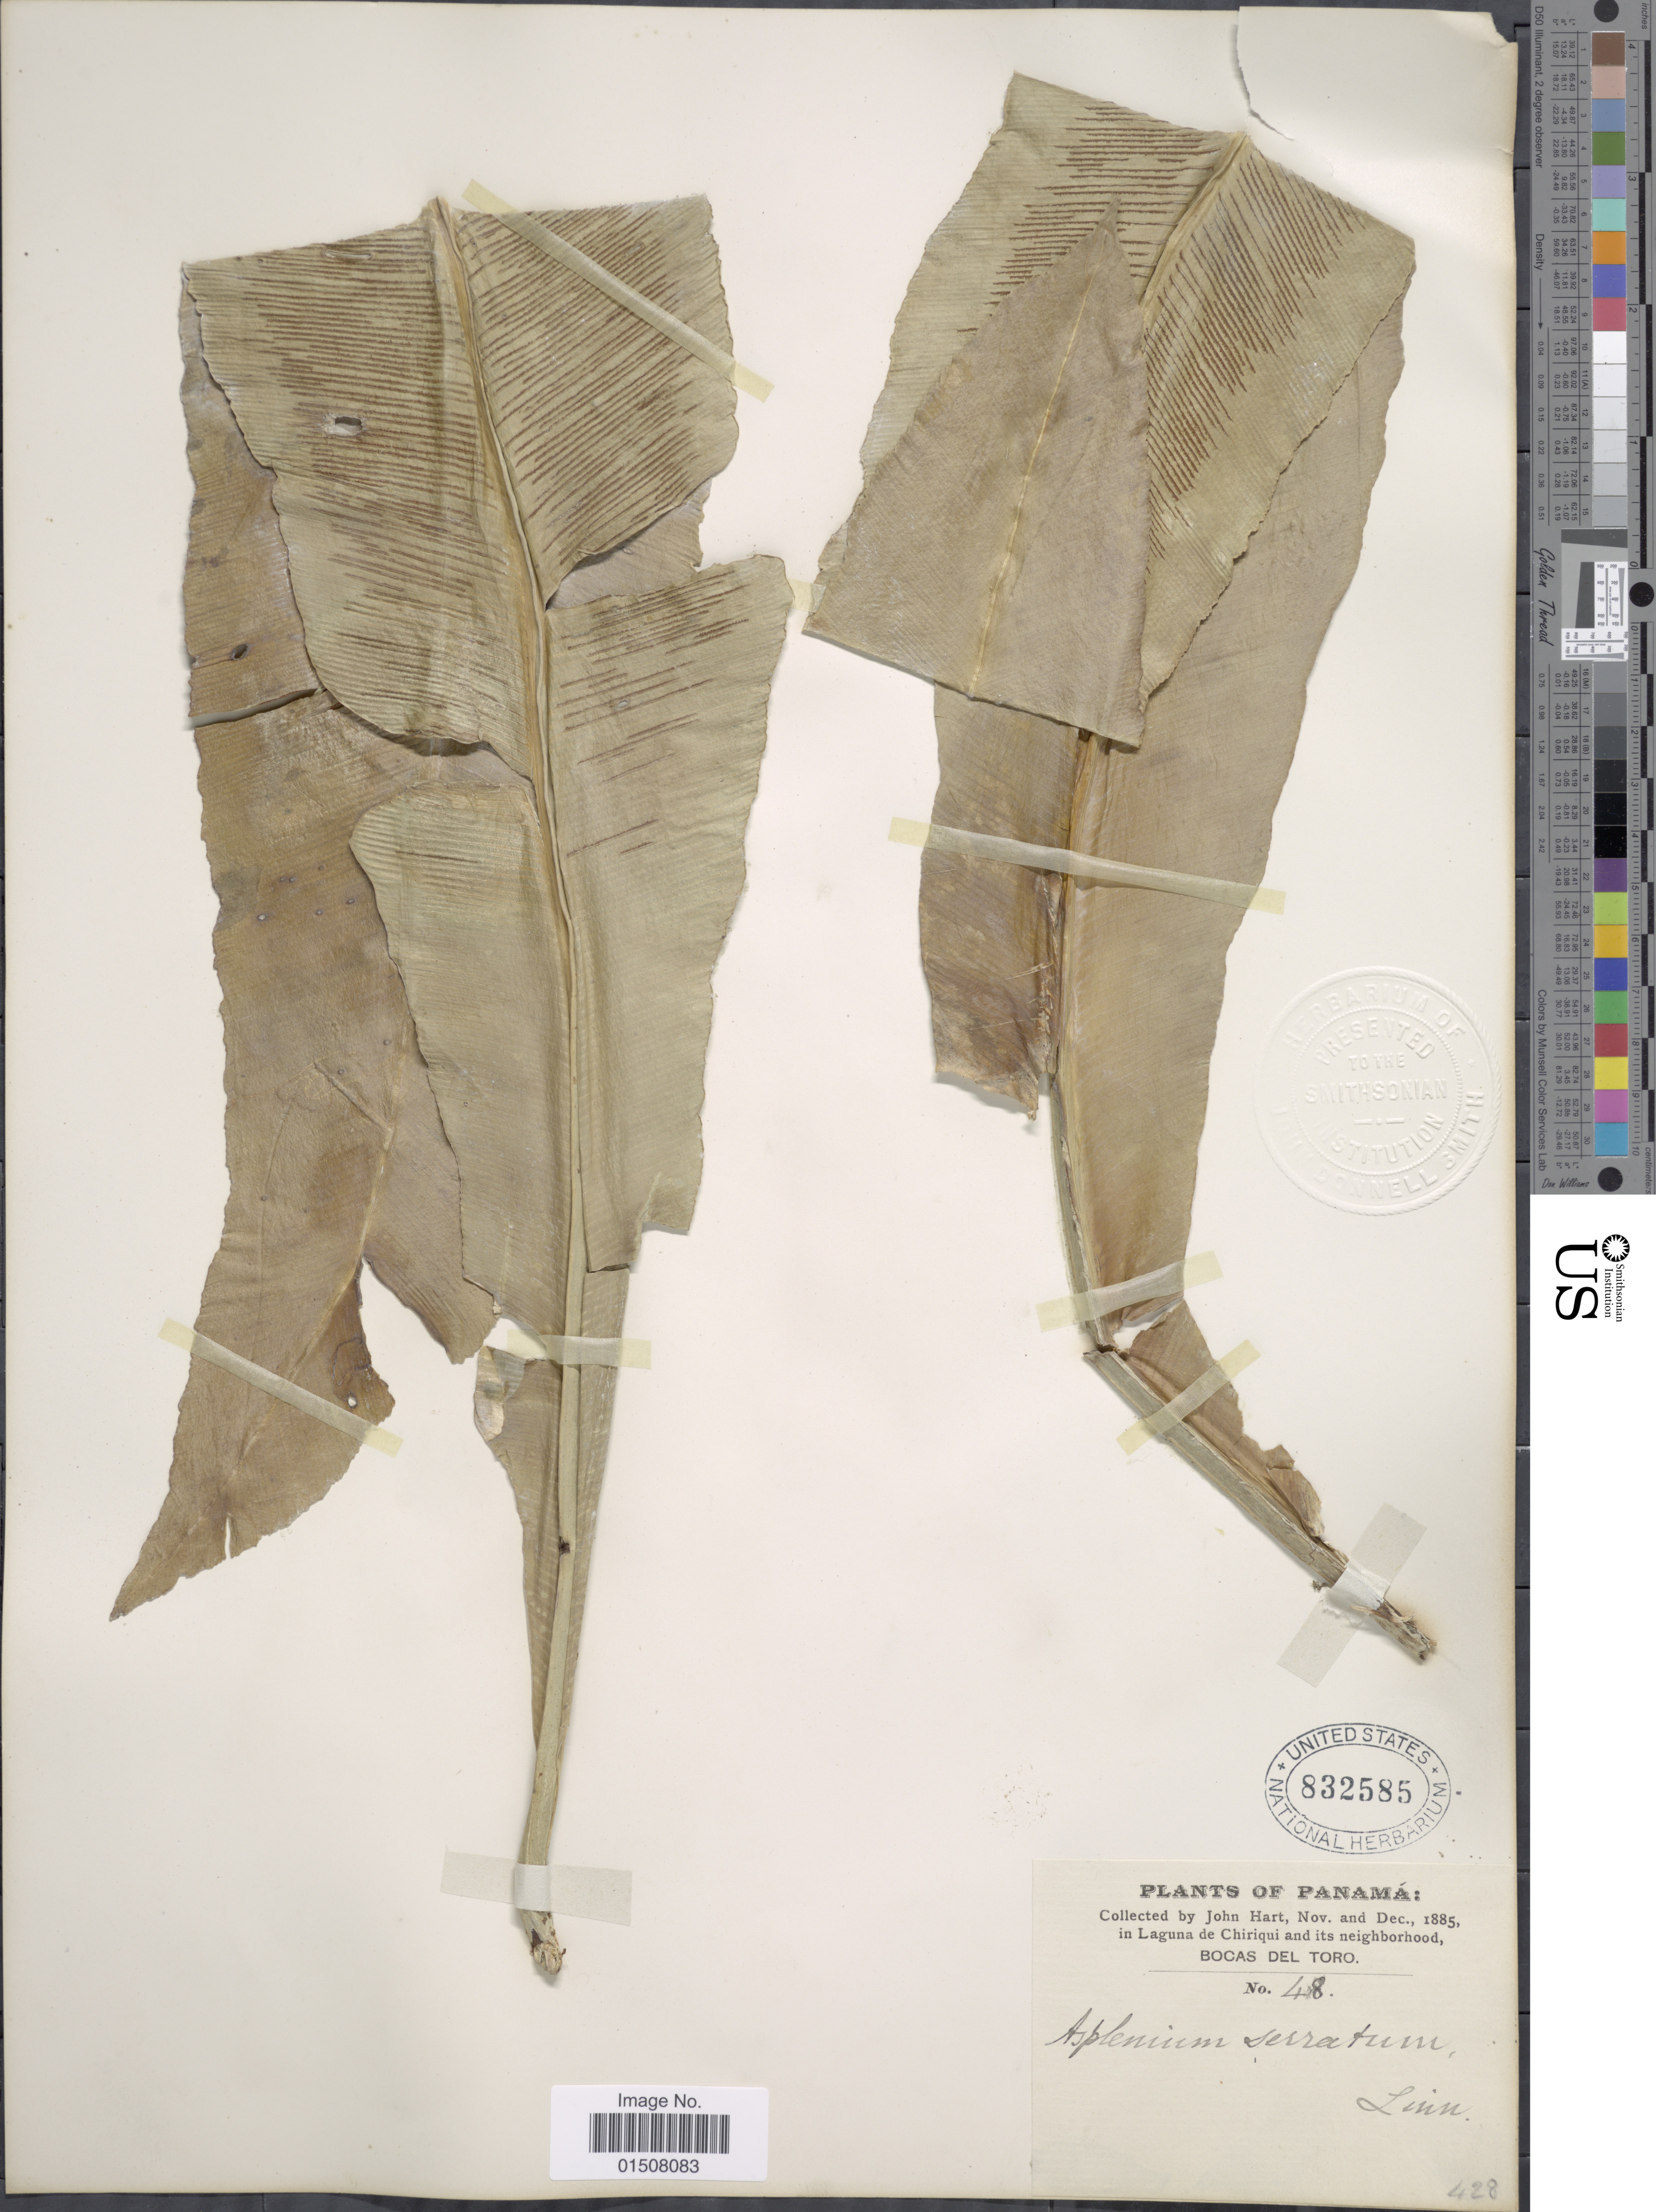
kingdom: Plantae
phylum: Tracheophyta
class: Polypodiopsida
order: Polypodiales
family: Aspleniaceae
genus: Asplenium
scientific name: Asplenium serratum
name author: L.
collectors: J. H. Hart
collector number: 48*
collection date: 1885-11/1885-12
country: Panama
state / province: Bocas del Toro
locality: In Laguna de Chiriqui and its neighborhood, Bocas del Toro, Lino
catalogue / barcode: US 832585